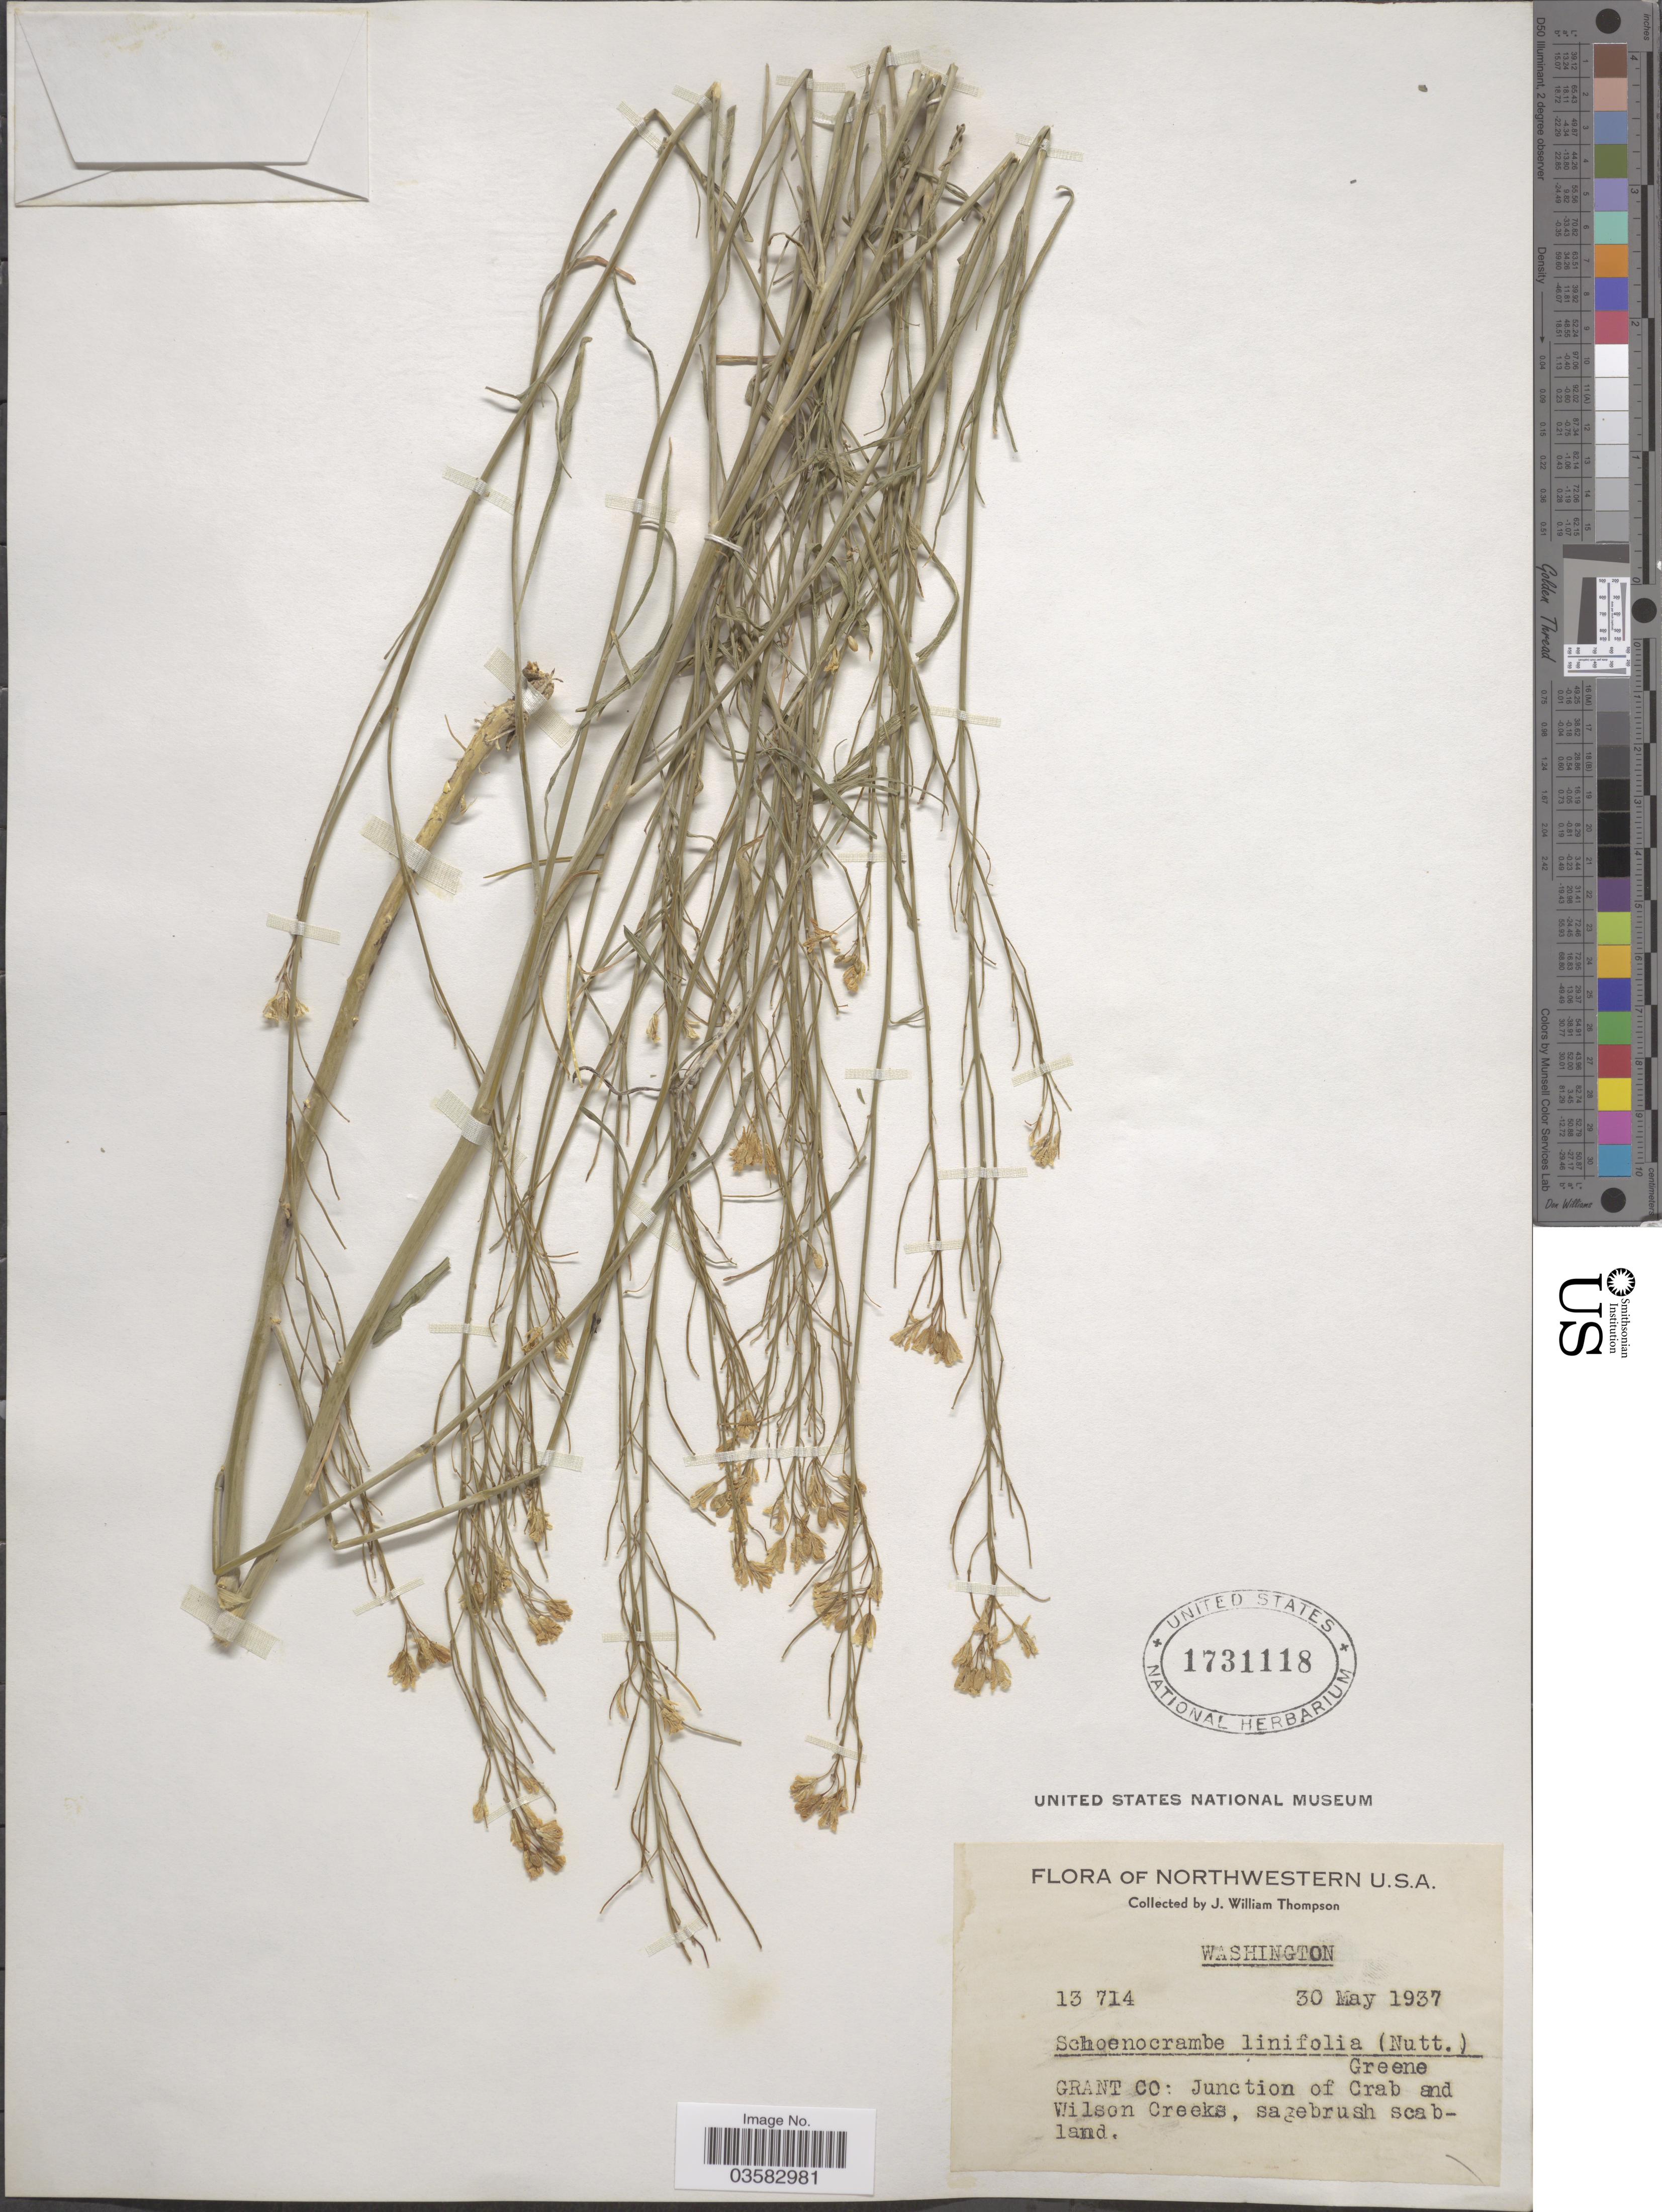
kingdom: Plantae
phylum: Tracheophyta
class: Magnoliopsida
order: Brassicales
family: Brassicaceae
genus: Sisymbrium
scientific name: Sisymbrium linifolium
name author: (Nutt.) Nutt. ex Torr. & A. Gray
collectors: J. W. Thompson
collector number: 13714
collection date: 1937-05-30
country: United States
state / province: Washington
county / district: Grant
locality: Grant Co: junction of Crab and Wilson Creeks.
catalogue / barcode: US 1731118